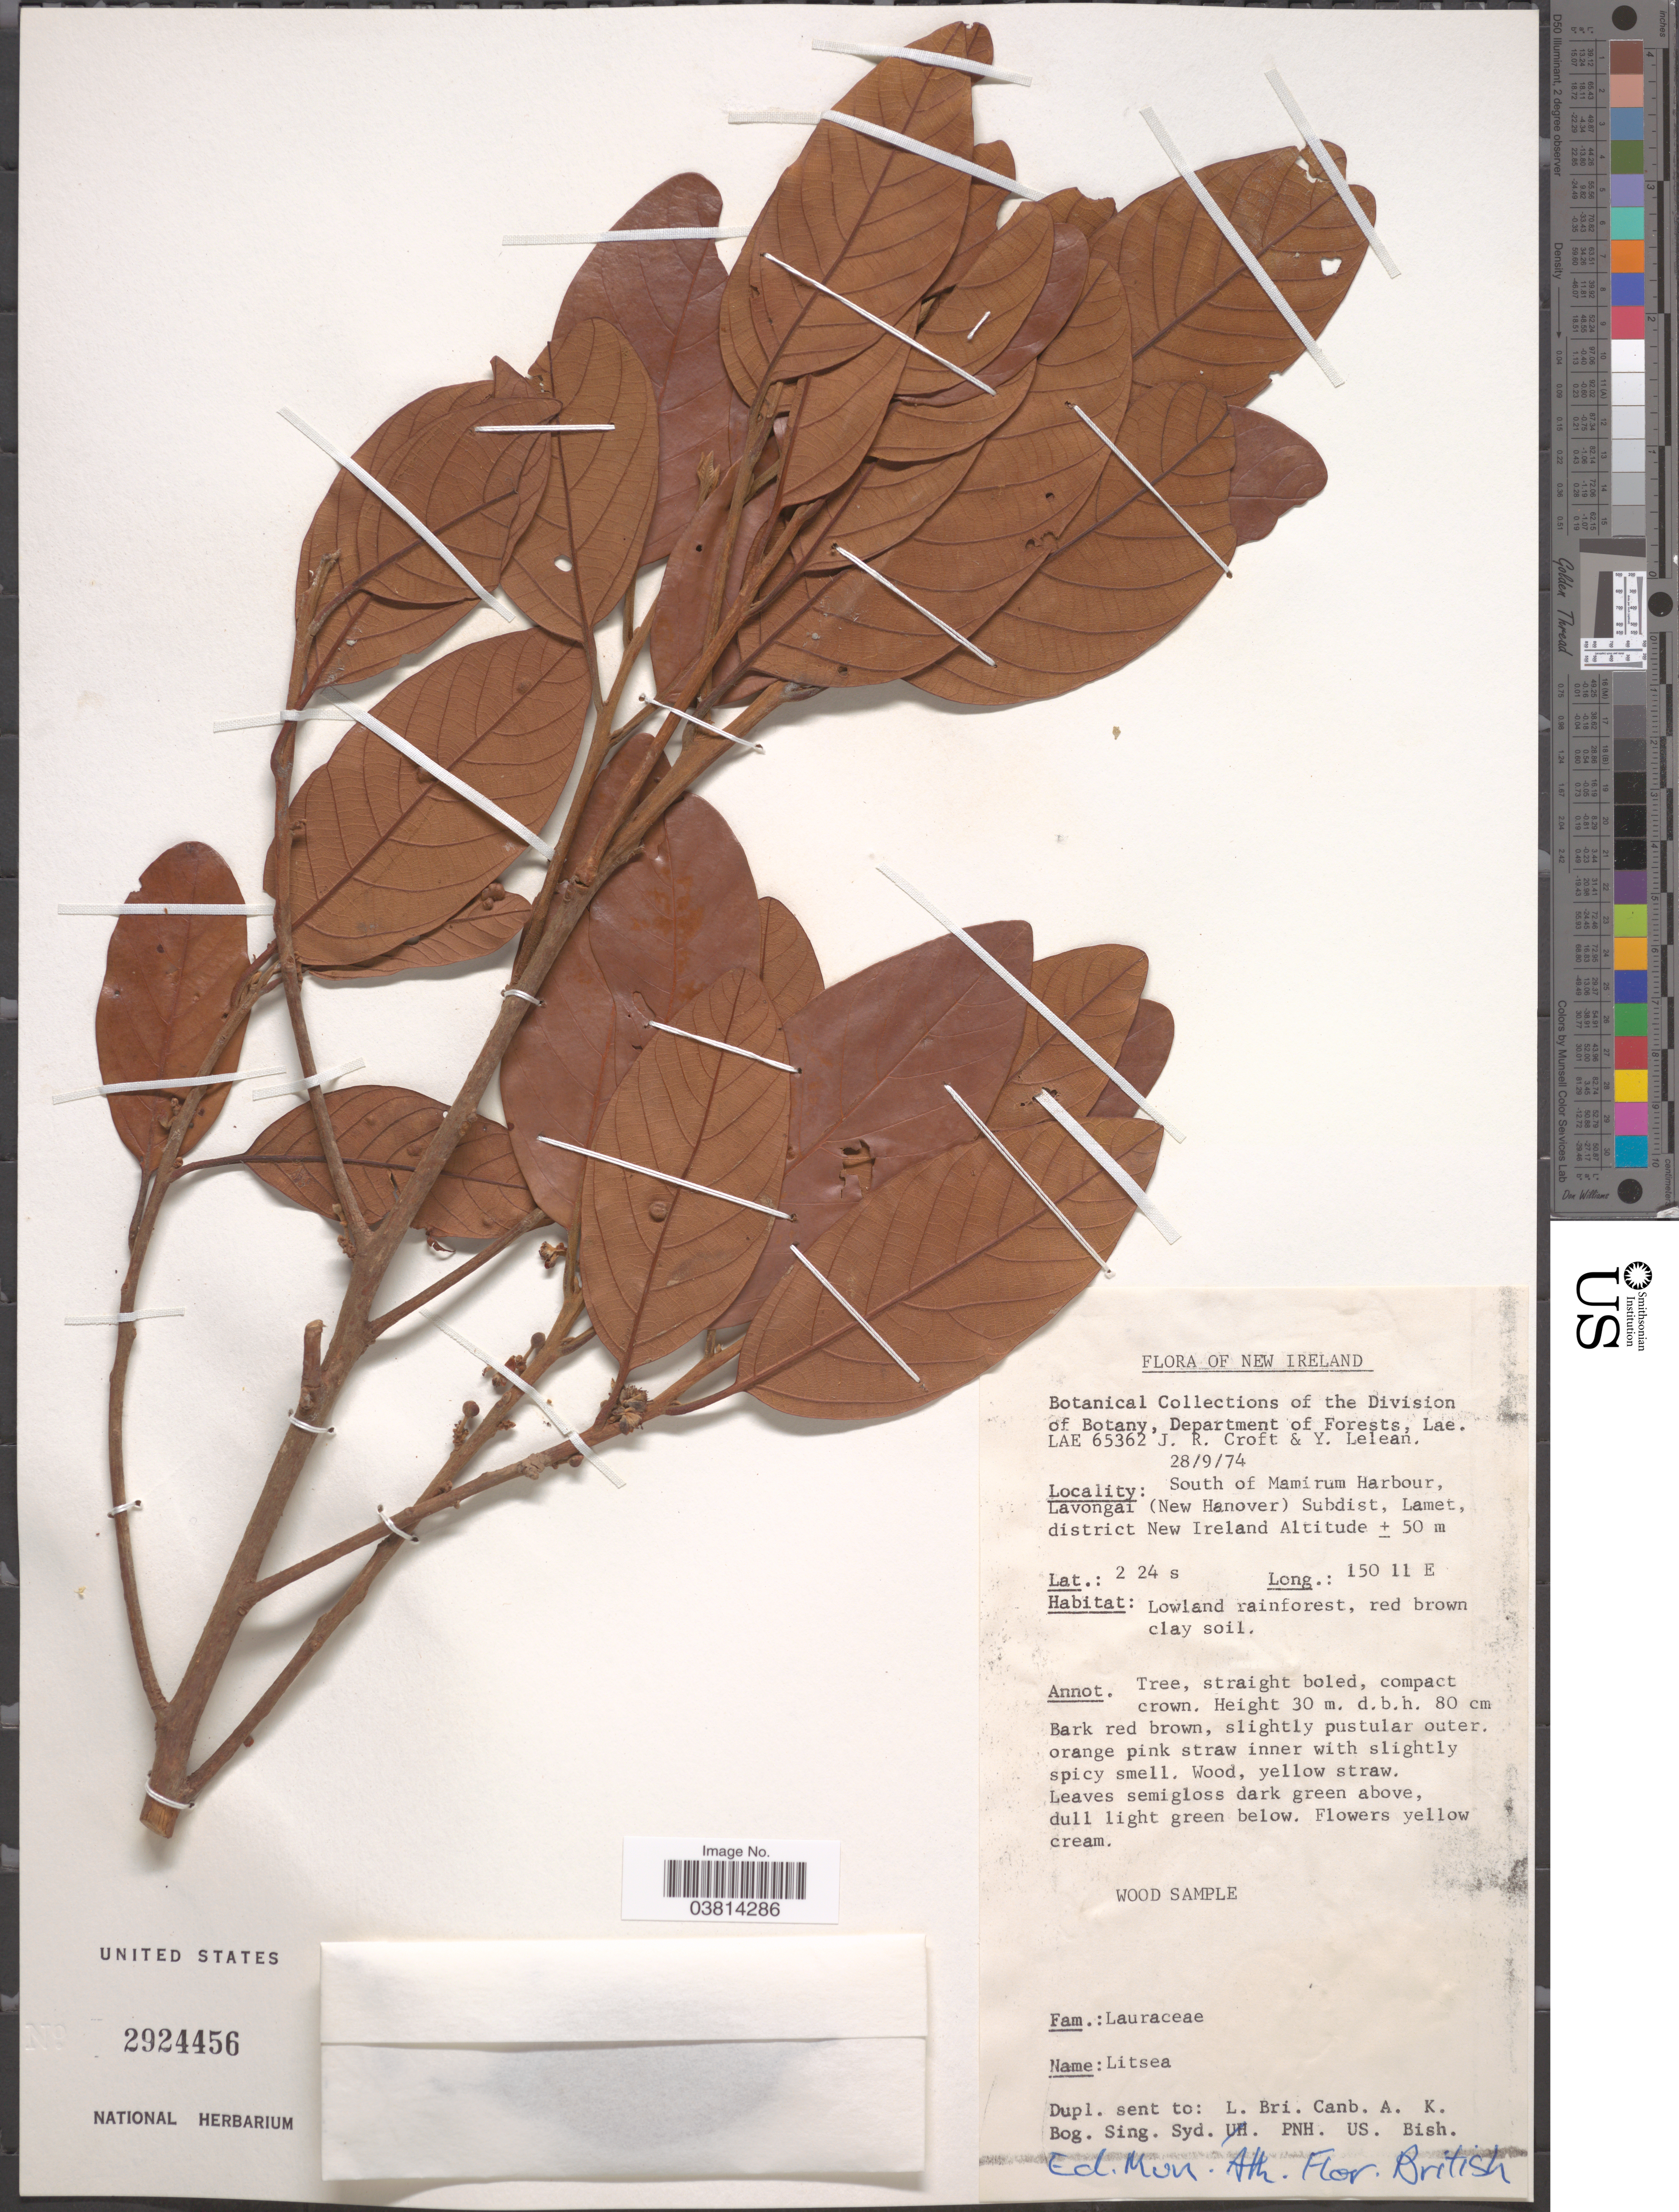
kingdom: Plantae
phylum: Tracheophyta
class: Magnoliopsida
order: Laurales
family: Lauraceae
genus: Litsea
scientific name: Litsea sp.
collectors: J. R. Croft & Y. Lelean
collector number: LAE 65362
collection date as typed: Transcribed d/m/y: 28/9/74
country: Papua New Guinea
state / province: New Ireland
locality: South of Mamirum Harbour, Lavongai (New Hanover) Subdist, Lamet, district New Ireland.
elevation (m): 50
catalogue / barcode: US 2924456